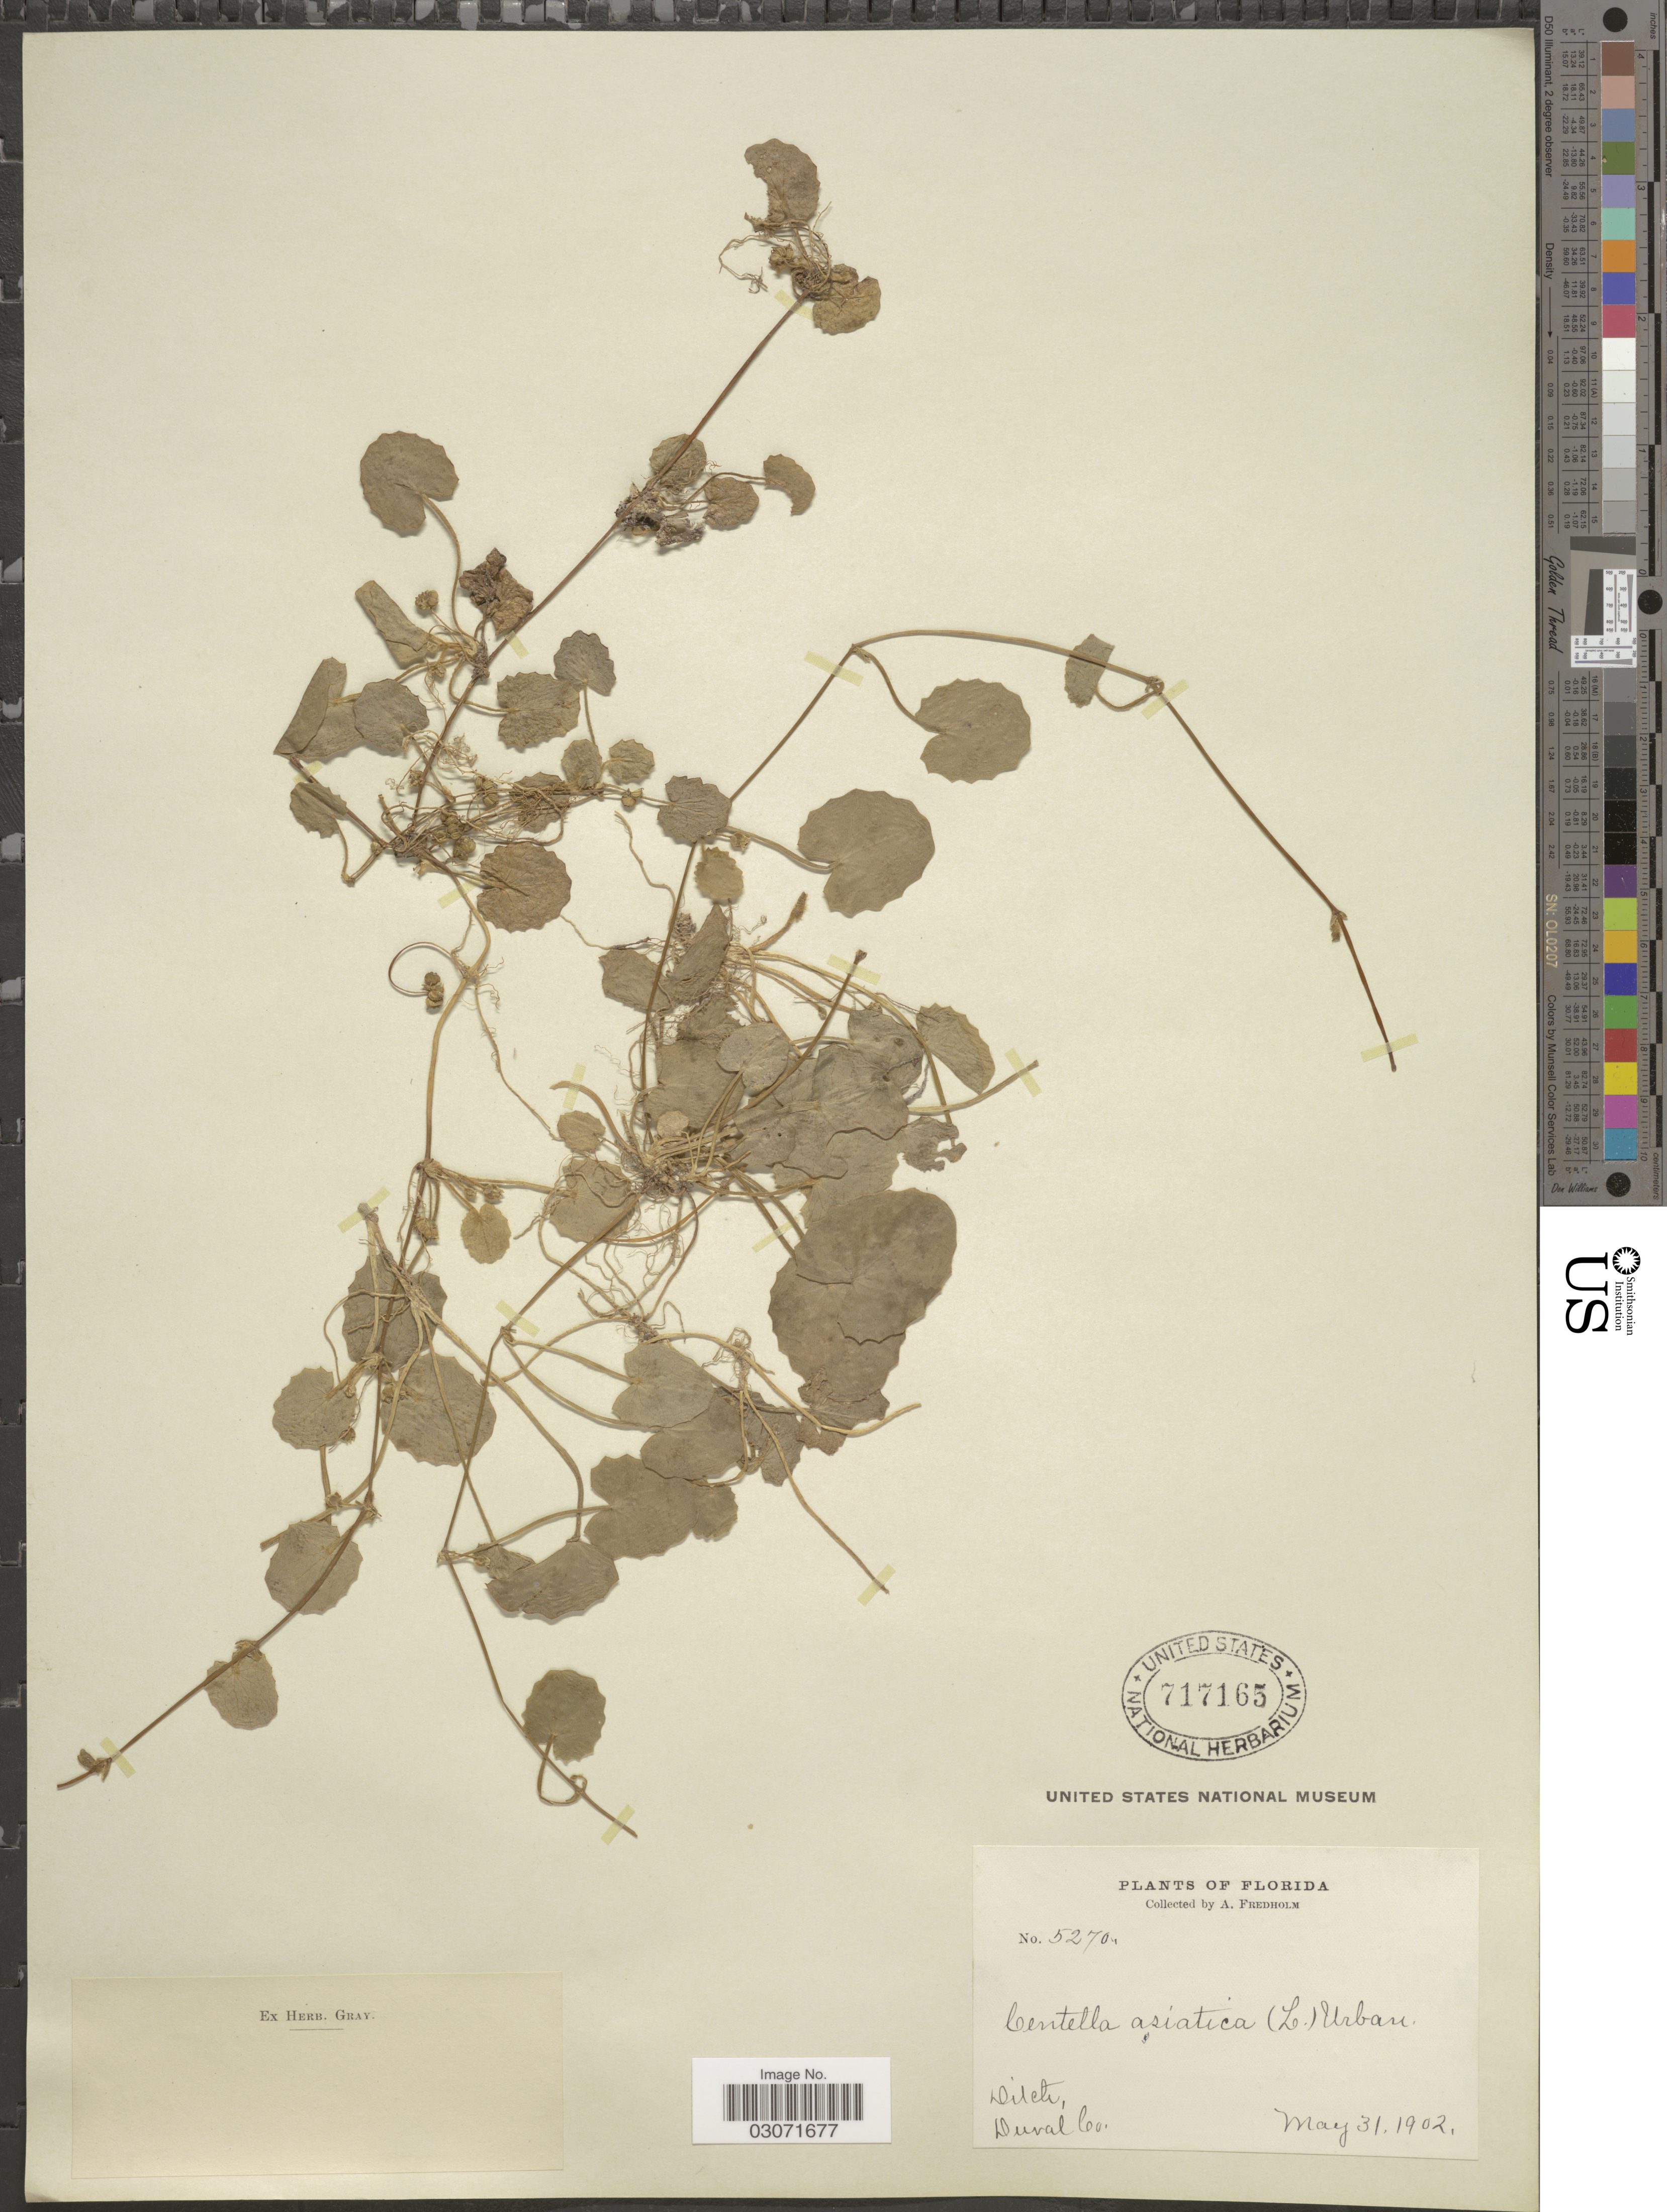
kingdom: Plantae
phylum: Tracheophyta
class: Magnoliopsida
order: Apiales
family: Apiaceae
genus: Centella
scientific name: Centella asiatica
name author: (L.) Urb.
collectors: A. Fredholm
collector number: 5270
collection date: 1902-05-31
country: United States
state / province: Florida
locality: Ditch, Duval Co.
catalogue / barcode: US 717165